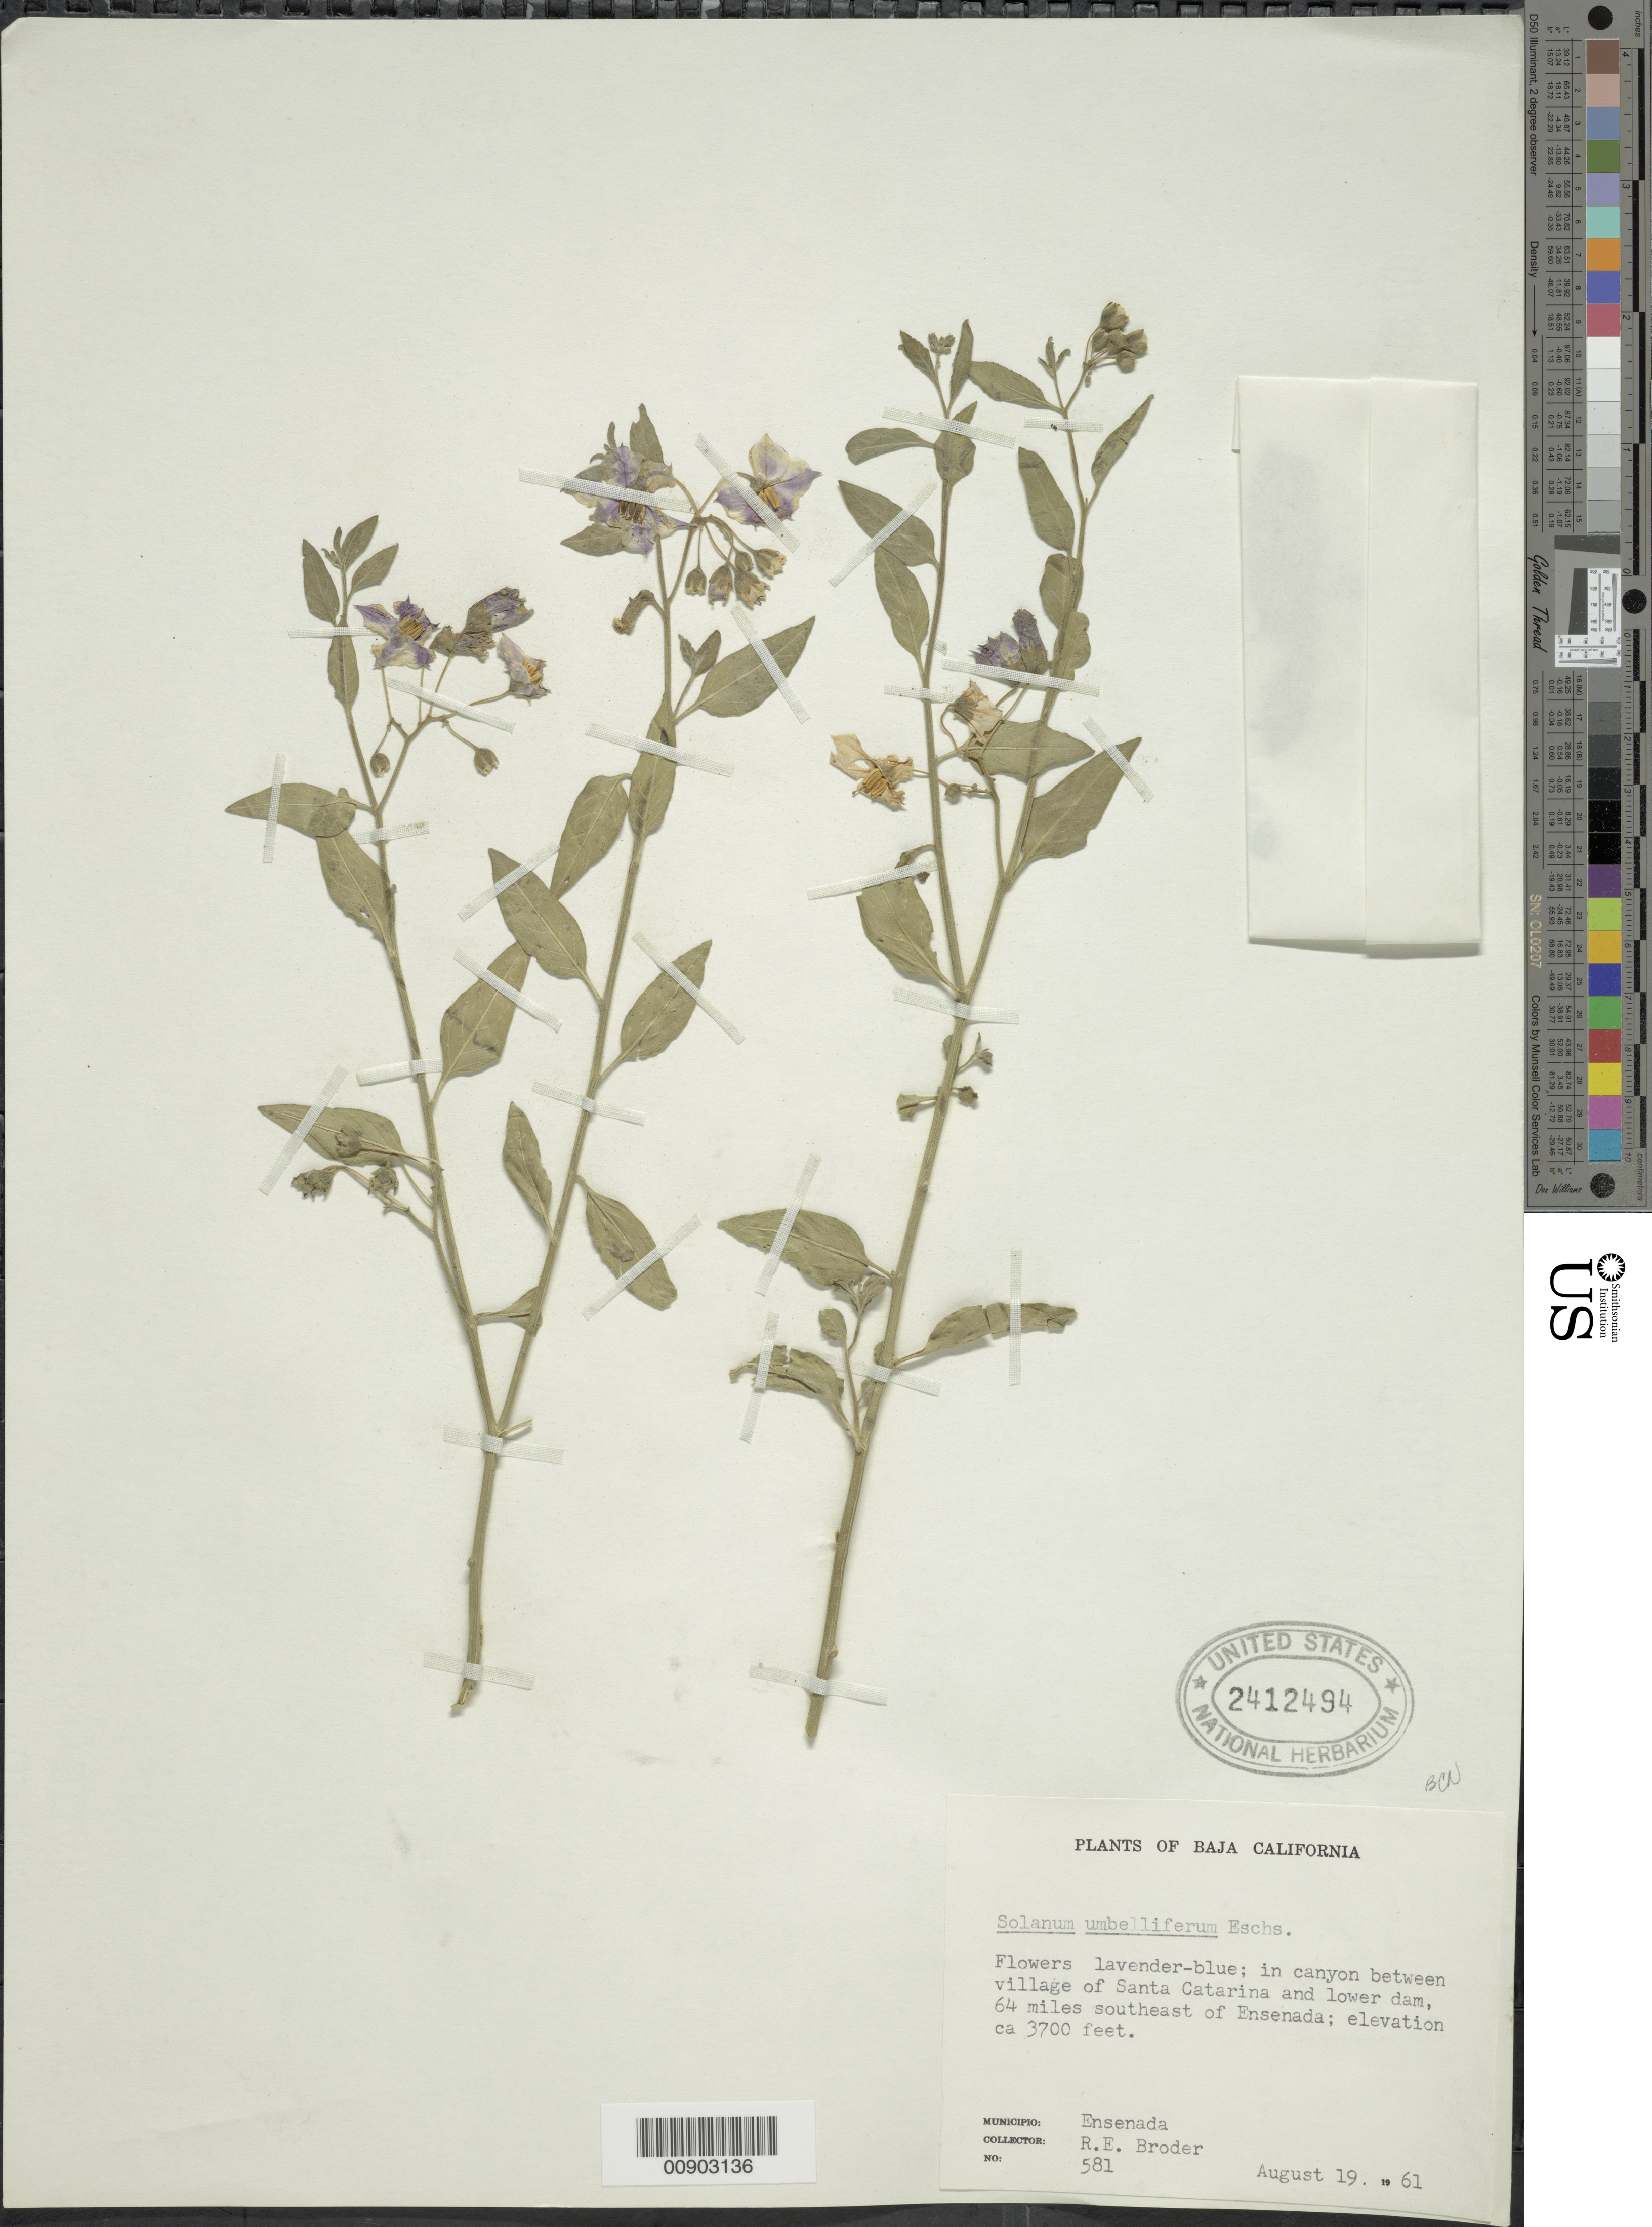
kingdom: Plantae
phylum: Tracheophyta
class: Magnoliopsida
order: Solanales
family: Solanaceae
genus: Solanum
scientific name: Solanum umbelliferum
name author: Eschsch.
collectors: R. Broder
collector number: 581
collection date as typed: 19 Aug 1961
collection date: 1961-08-19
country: Mexico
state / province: Baja California Norte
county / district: Ensenada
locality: In canyon between village of Santa Catarina and lower dam, 64 miles southeast of Ensenada, Baja California.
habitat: In canyon.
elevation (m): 1128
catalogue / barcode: US 2412494